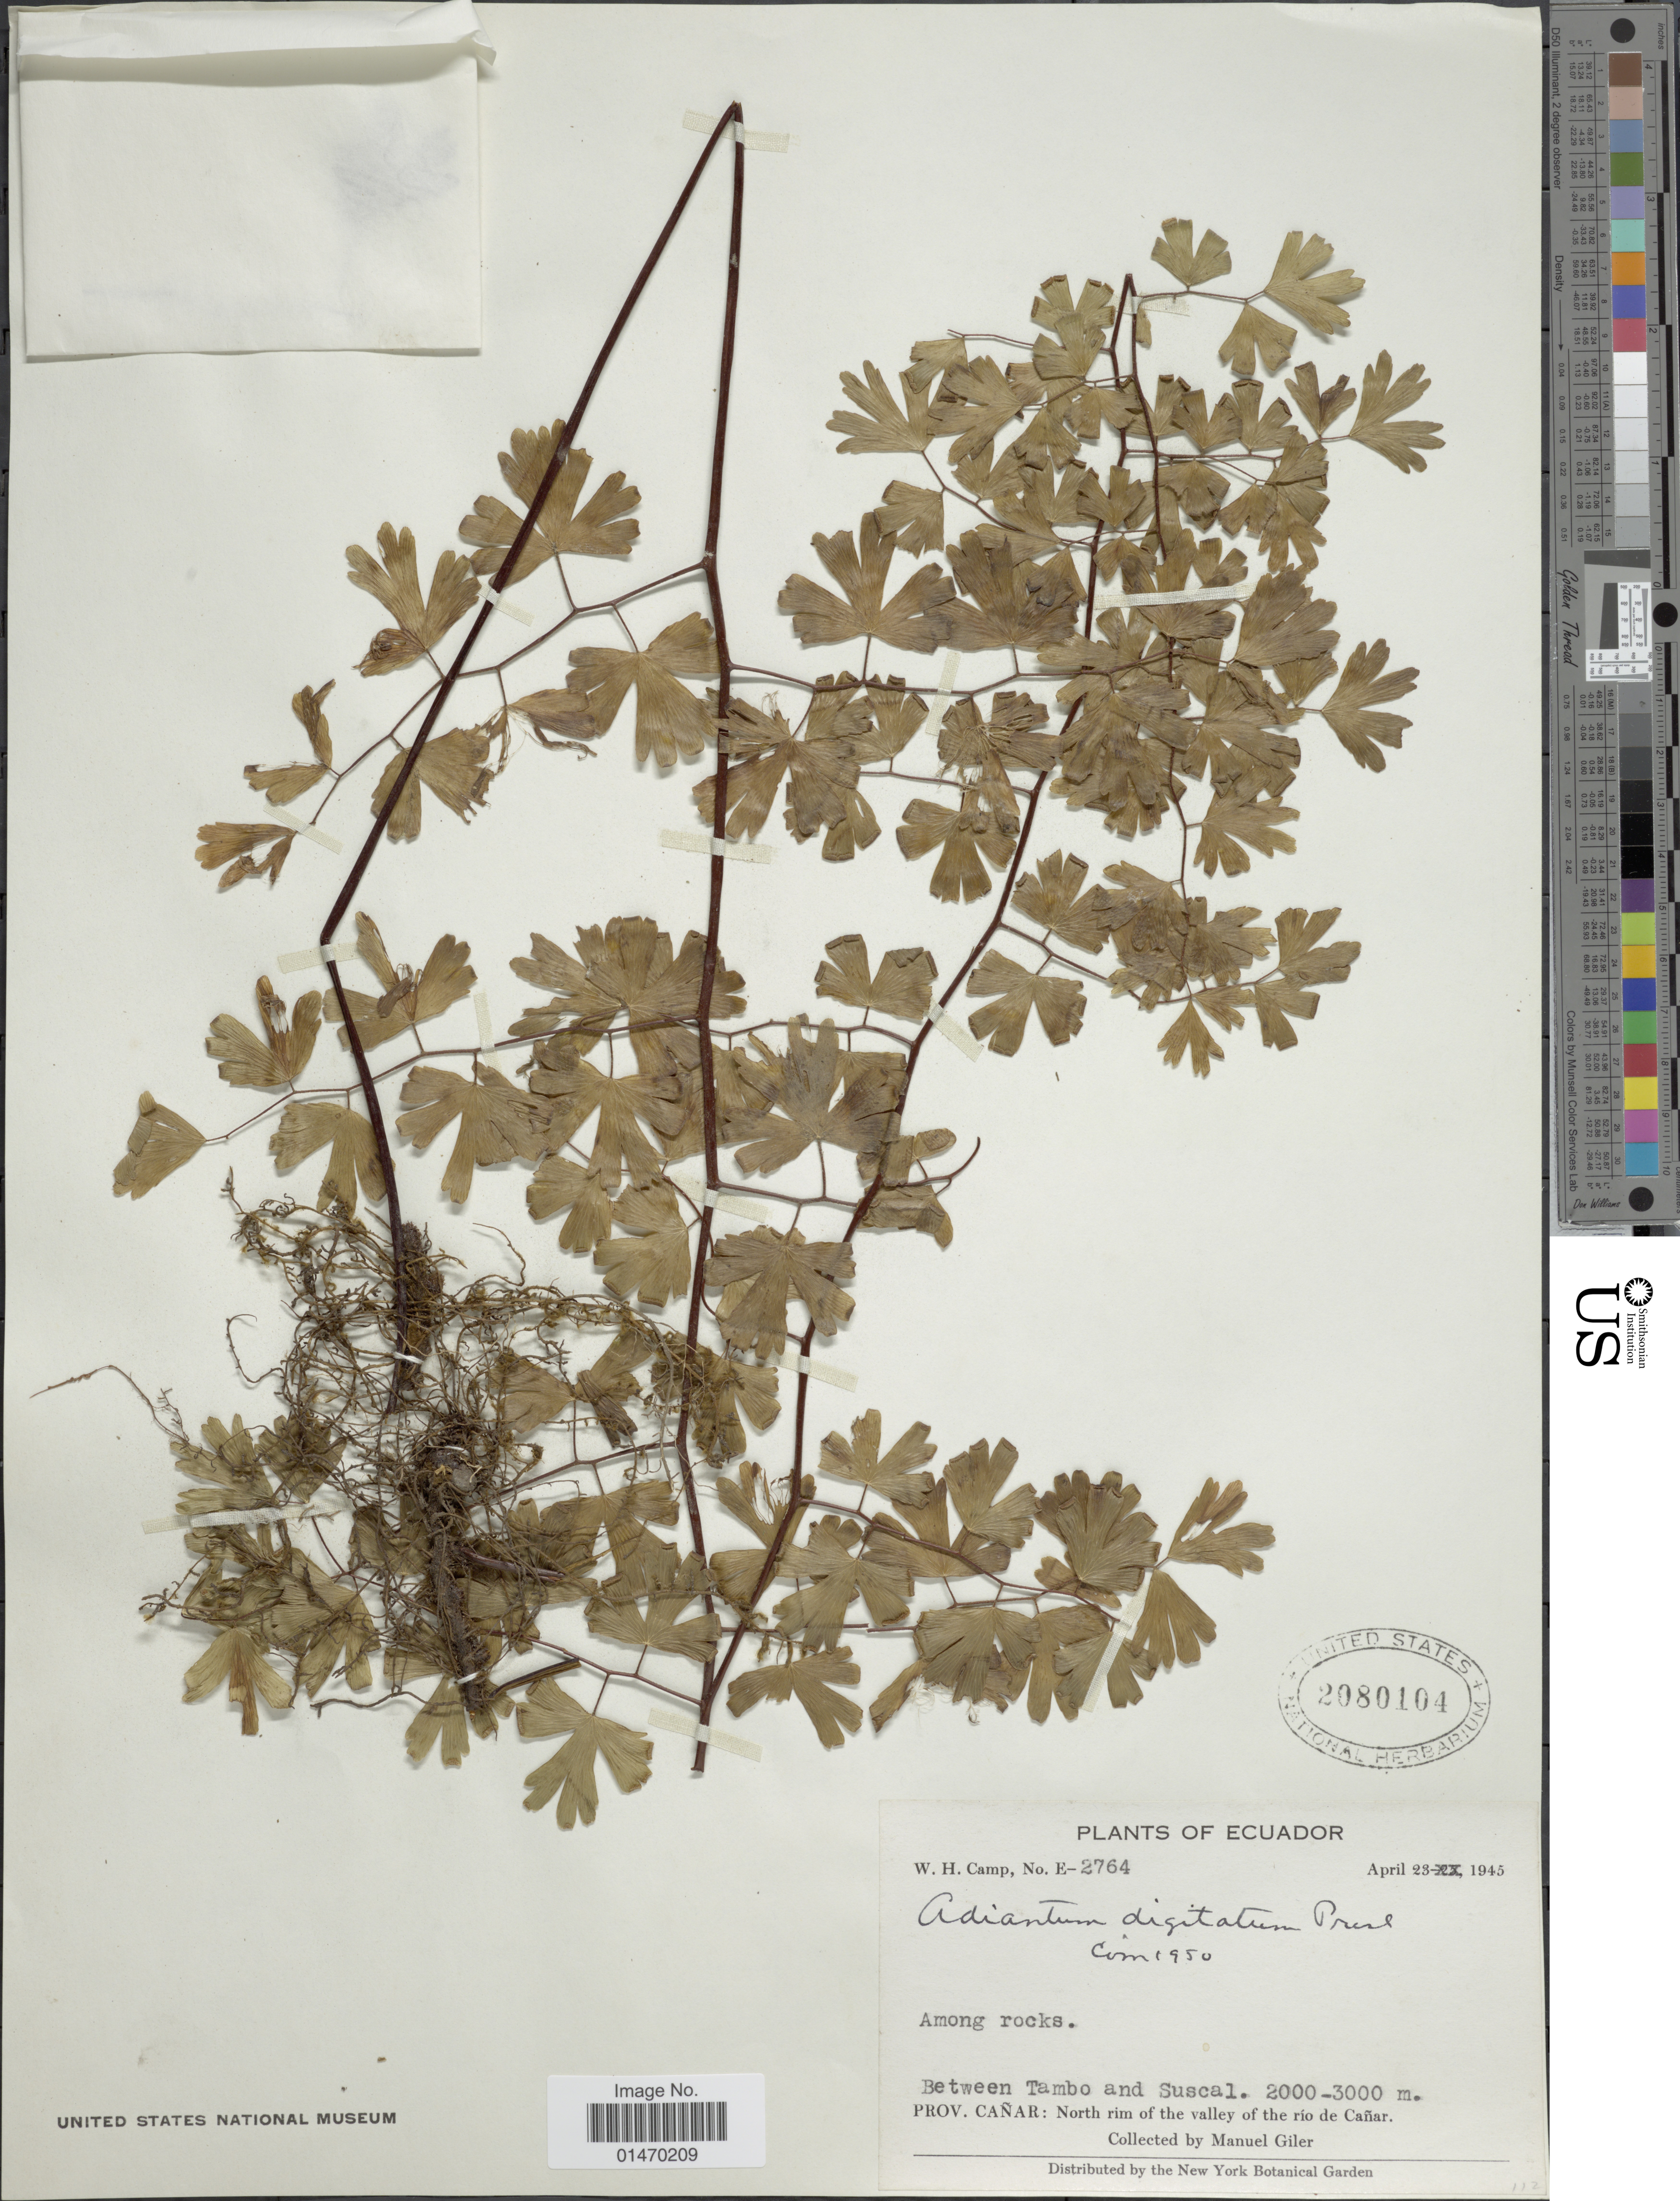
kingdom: Plantae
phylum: Tracheophyta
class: Polypodiopsida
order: Polypodiales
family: Pteridaceae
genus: Adiantum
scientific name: Adiantum digitatum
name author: Hook.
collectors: M. Gíler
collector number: E-2764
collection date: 1945-04-23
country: Ecuador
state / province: Cañar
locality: Between Tambo and Suscal.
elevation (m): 2000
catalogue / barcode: US 2080104